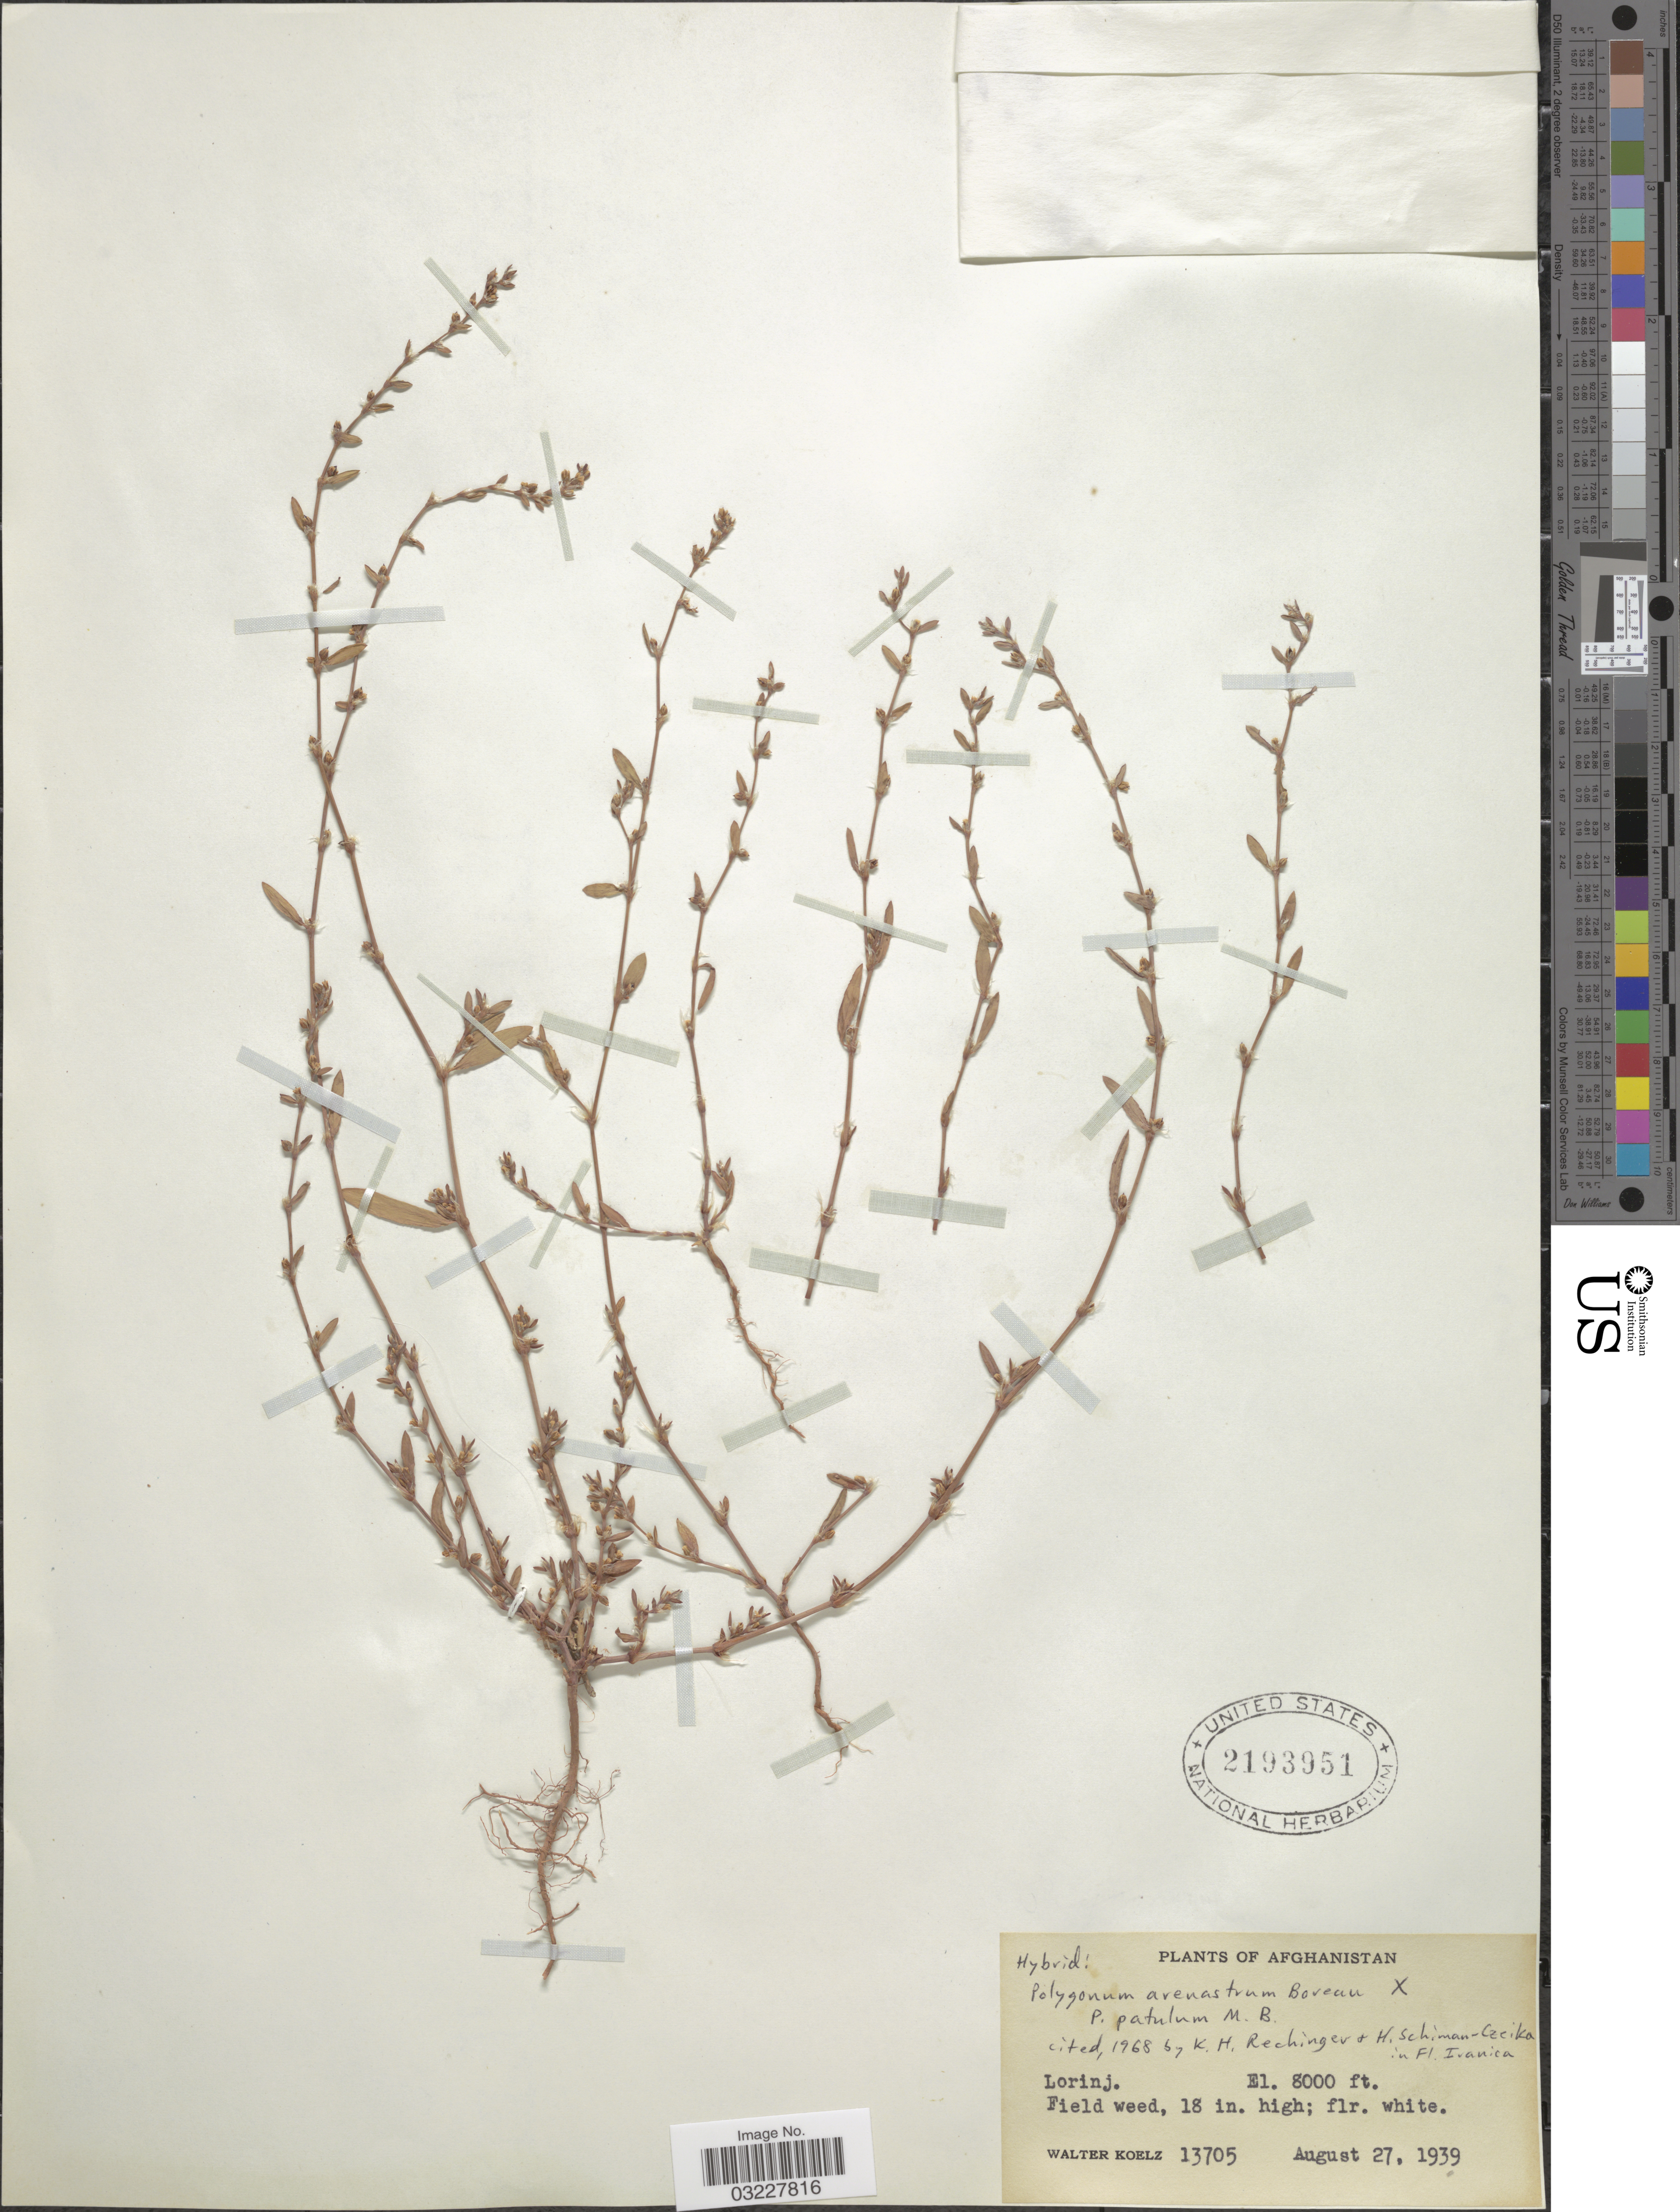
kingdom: Plantae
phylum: Tracheophyta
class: Magnoliopsida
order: Caryophyllales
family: Polygonaceae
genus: Polygonum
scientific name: Polygonum arenastrum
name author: Boreau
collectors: W. N. Koelz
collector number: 13705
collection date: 1939-08-27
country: Afghanistan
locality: Lorinj.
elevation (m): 2438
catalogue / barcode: US 2193951